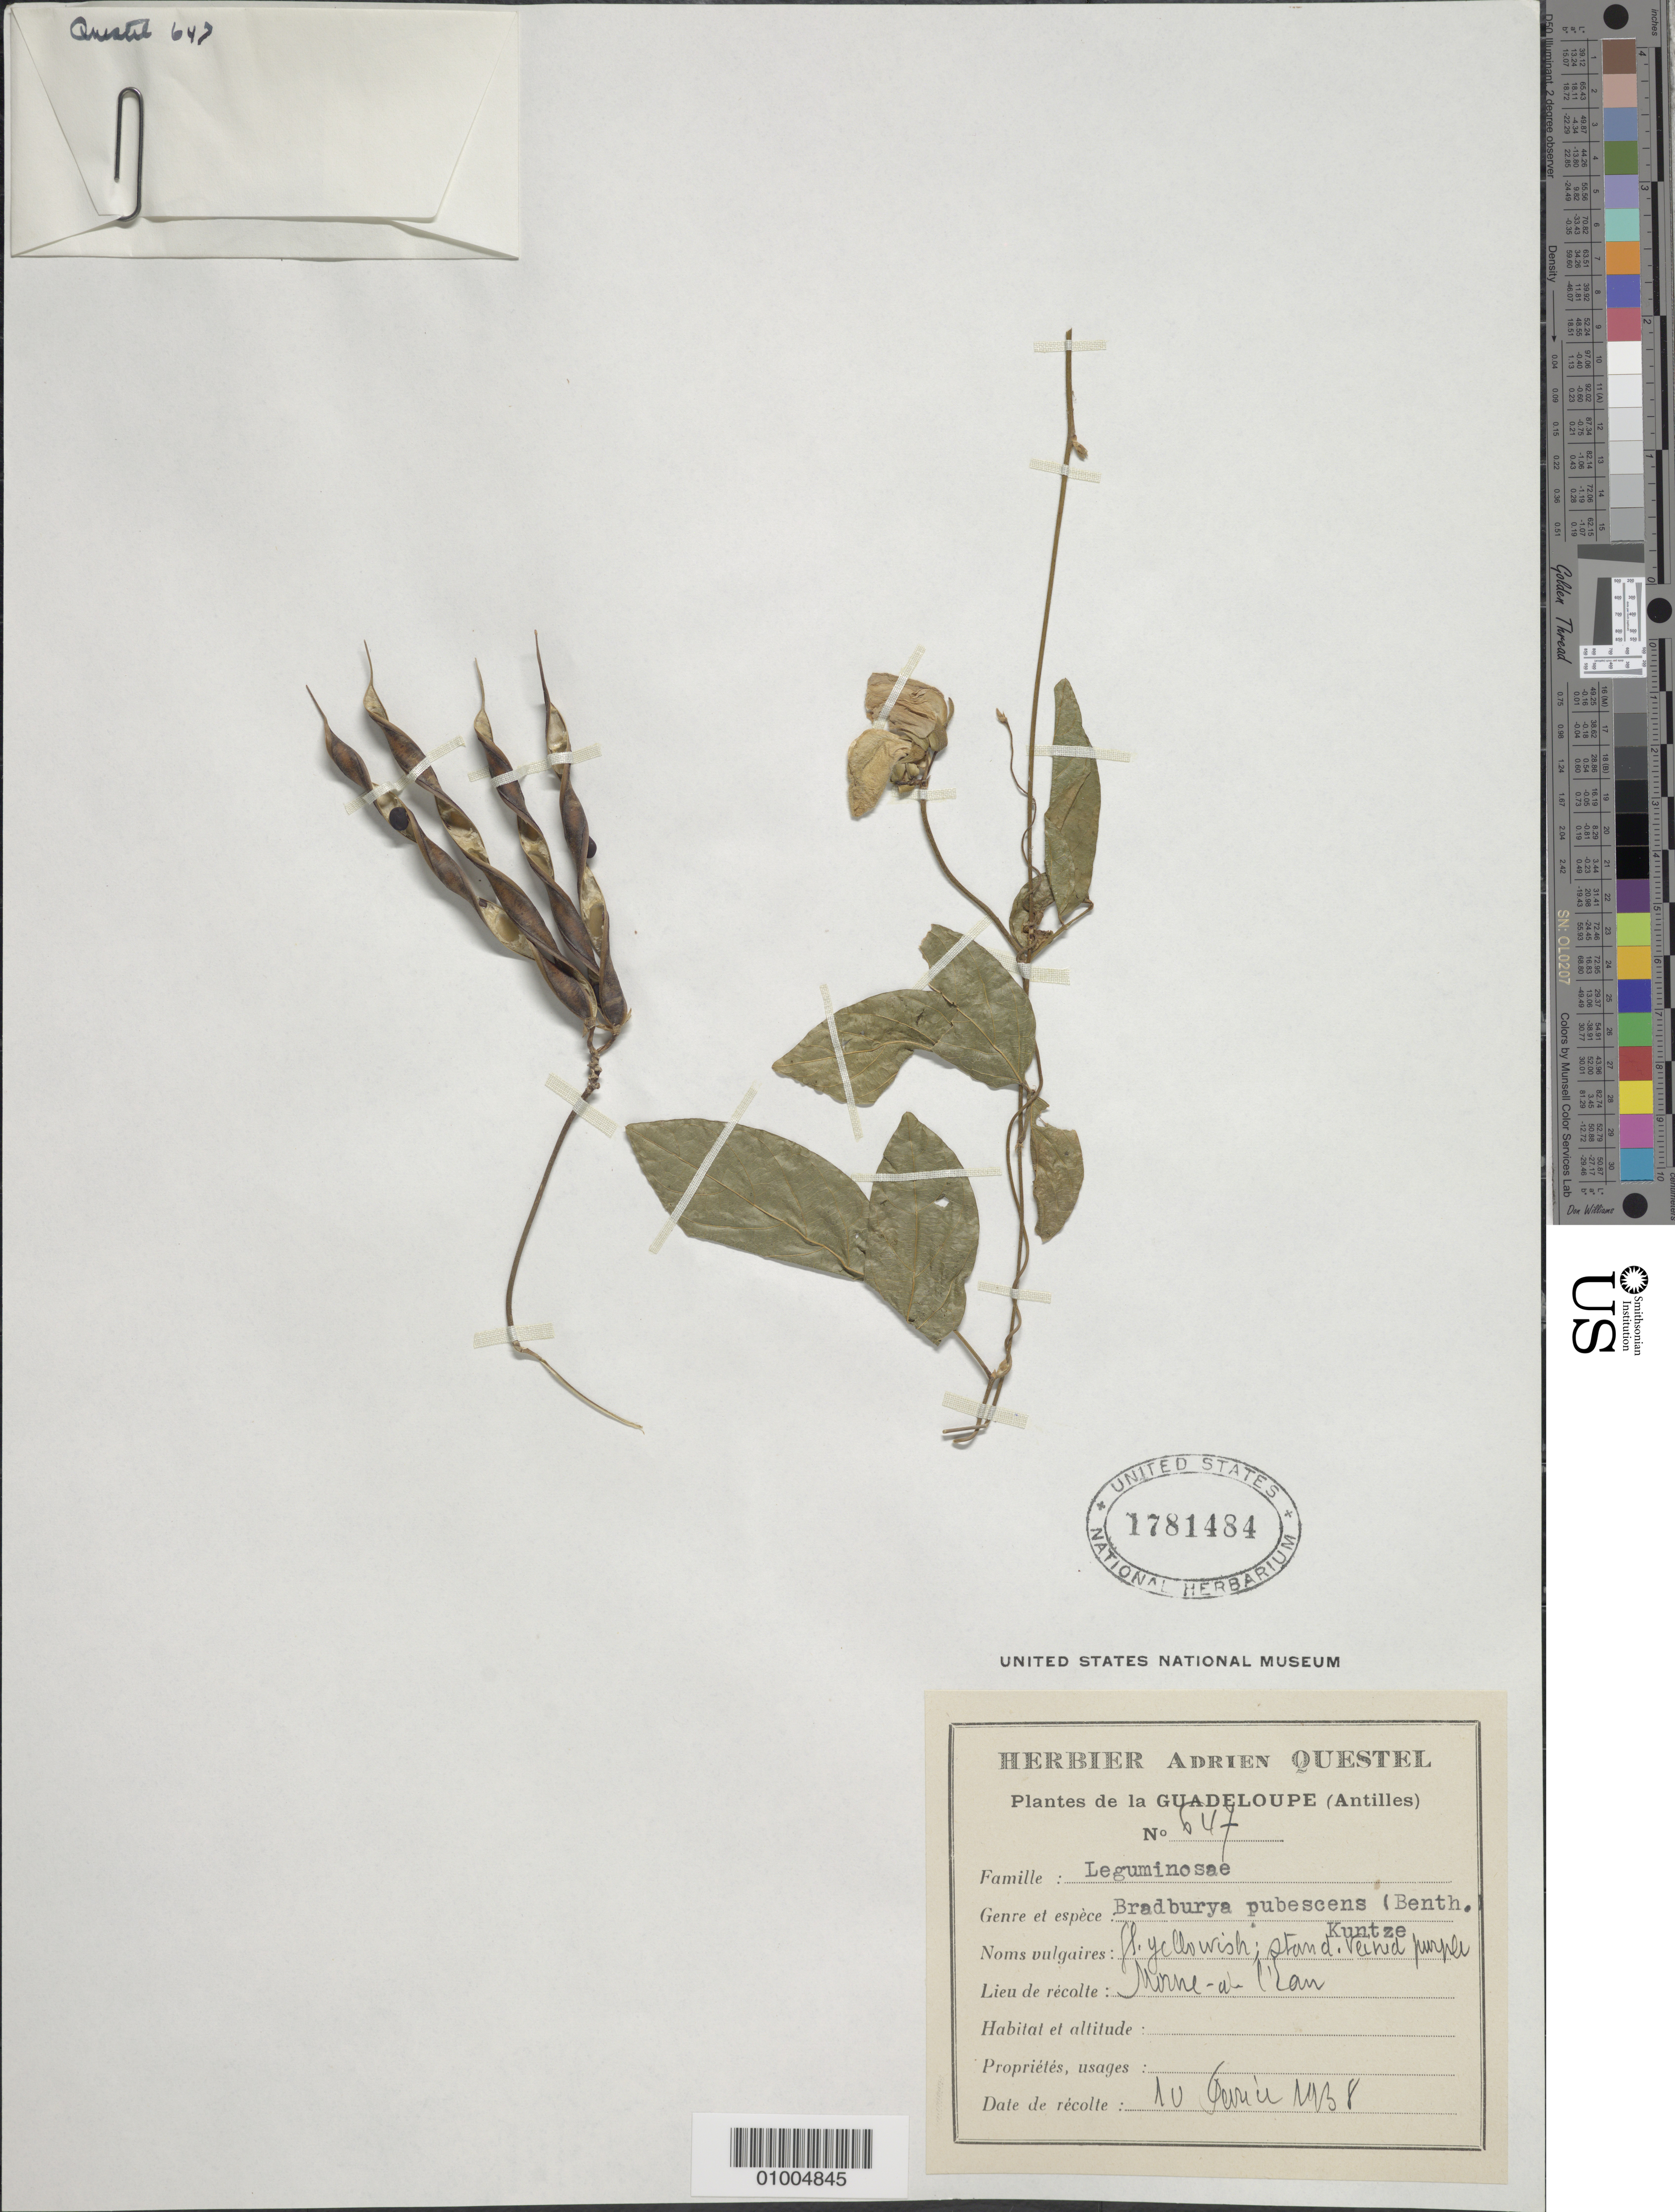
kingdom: Plantae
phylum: Tracheophyta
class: Magnoliopsida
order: Fabales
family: Fabaceae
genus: Centrosema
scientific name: Centrosema pubescens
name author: Benth.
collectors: A. Questel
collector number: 647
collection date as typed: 10 Jun 1938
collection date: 1938-06-10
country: Guadeloupe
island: Basse Terre [Guadeloupe]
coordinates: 0 N, 0 E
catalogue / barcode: US 1781484